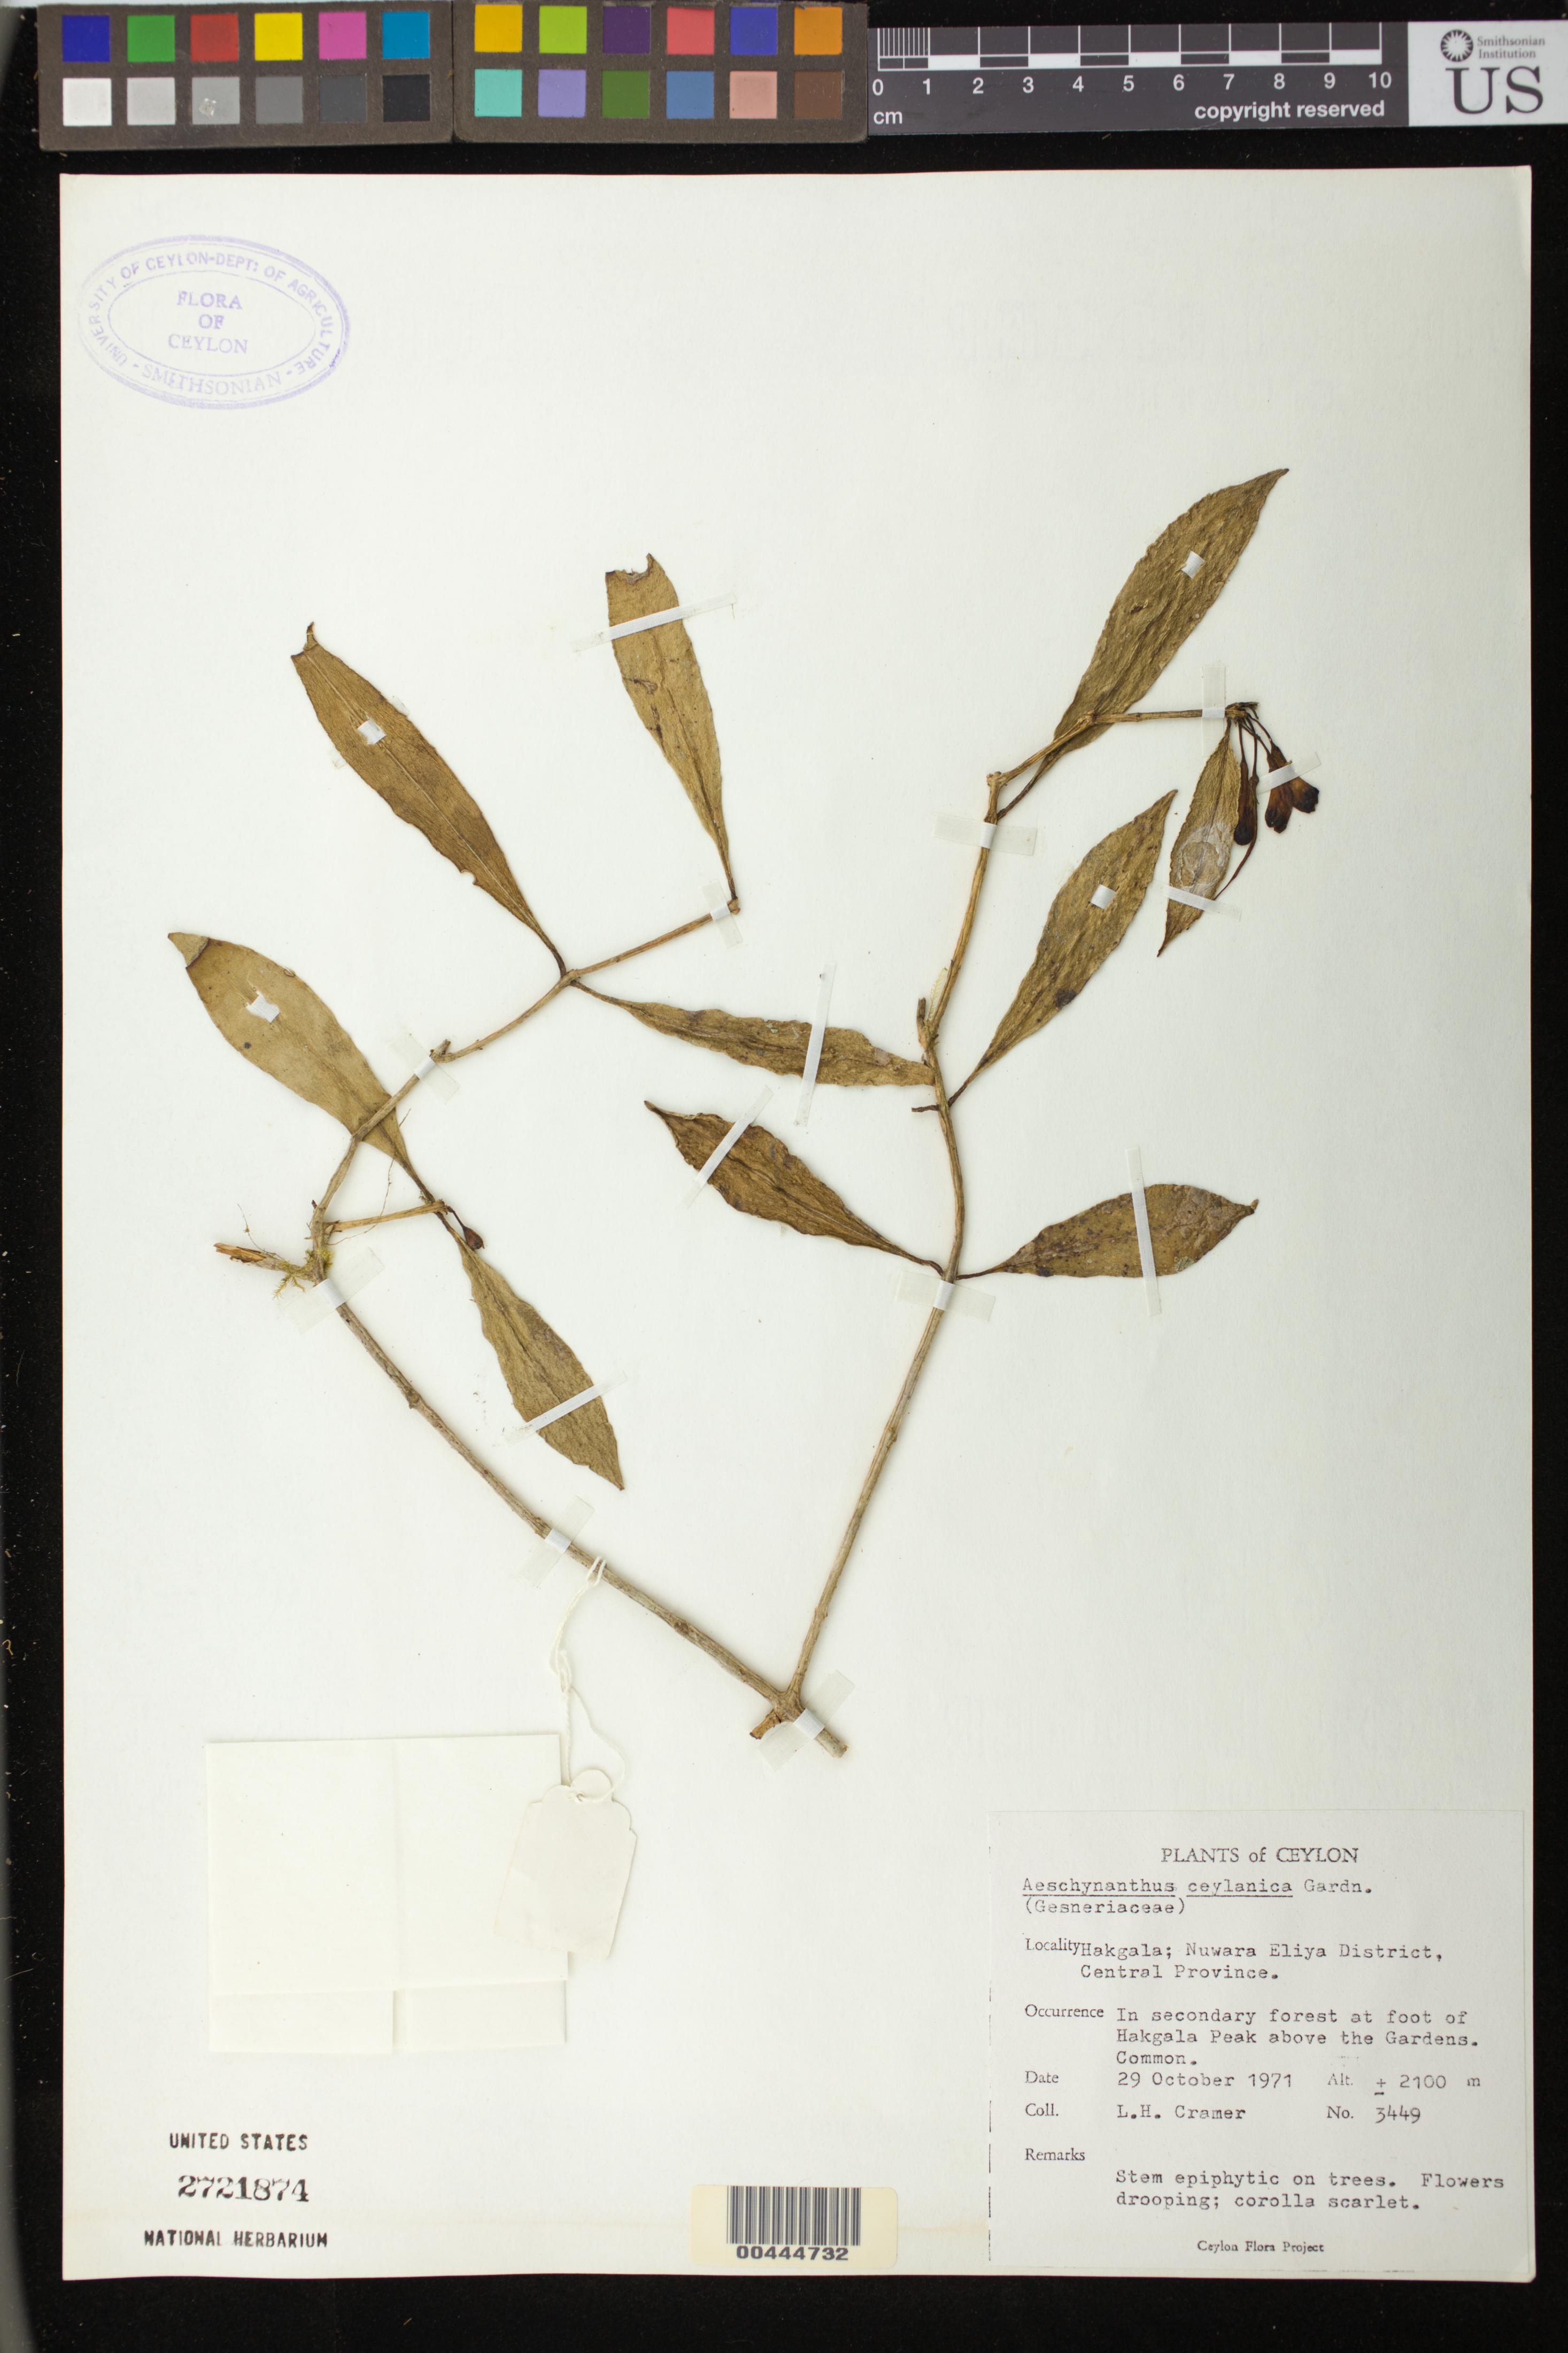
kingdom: Plantae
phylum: Tracheophyta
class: Magnoliopsida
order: Lamiales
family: Gesneriaceae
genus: Aeschynanthus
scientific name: Aeschynanthus ceylanicus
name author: Gardner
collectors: L. H. Cramer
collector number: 3449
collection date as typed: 29 Oct 1971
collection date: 1971-10-29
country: Sri Lanka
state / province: Central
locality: Nuara eliya dist., Hakgala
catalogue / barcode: US 2721874